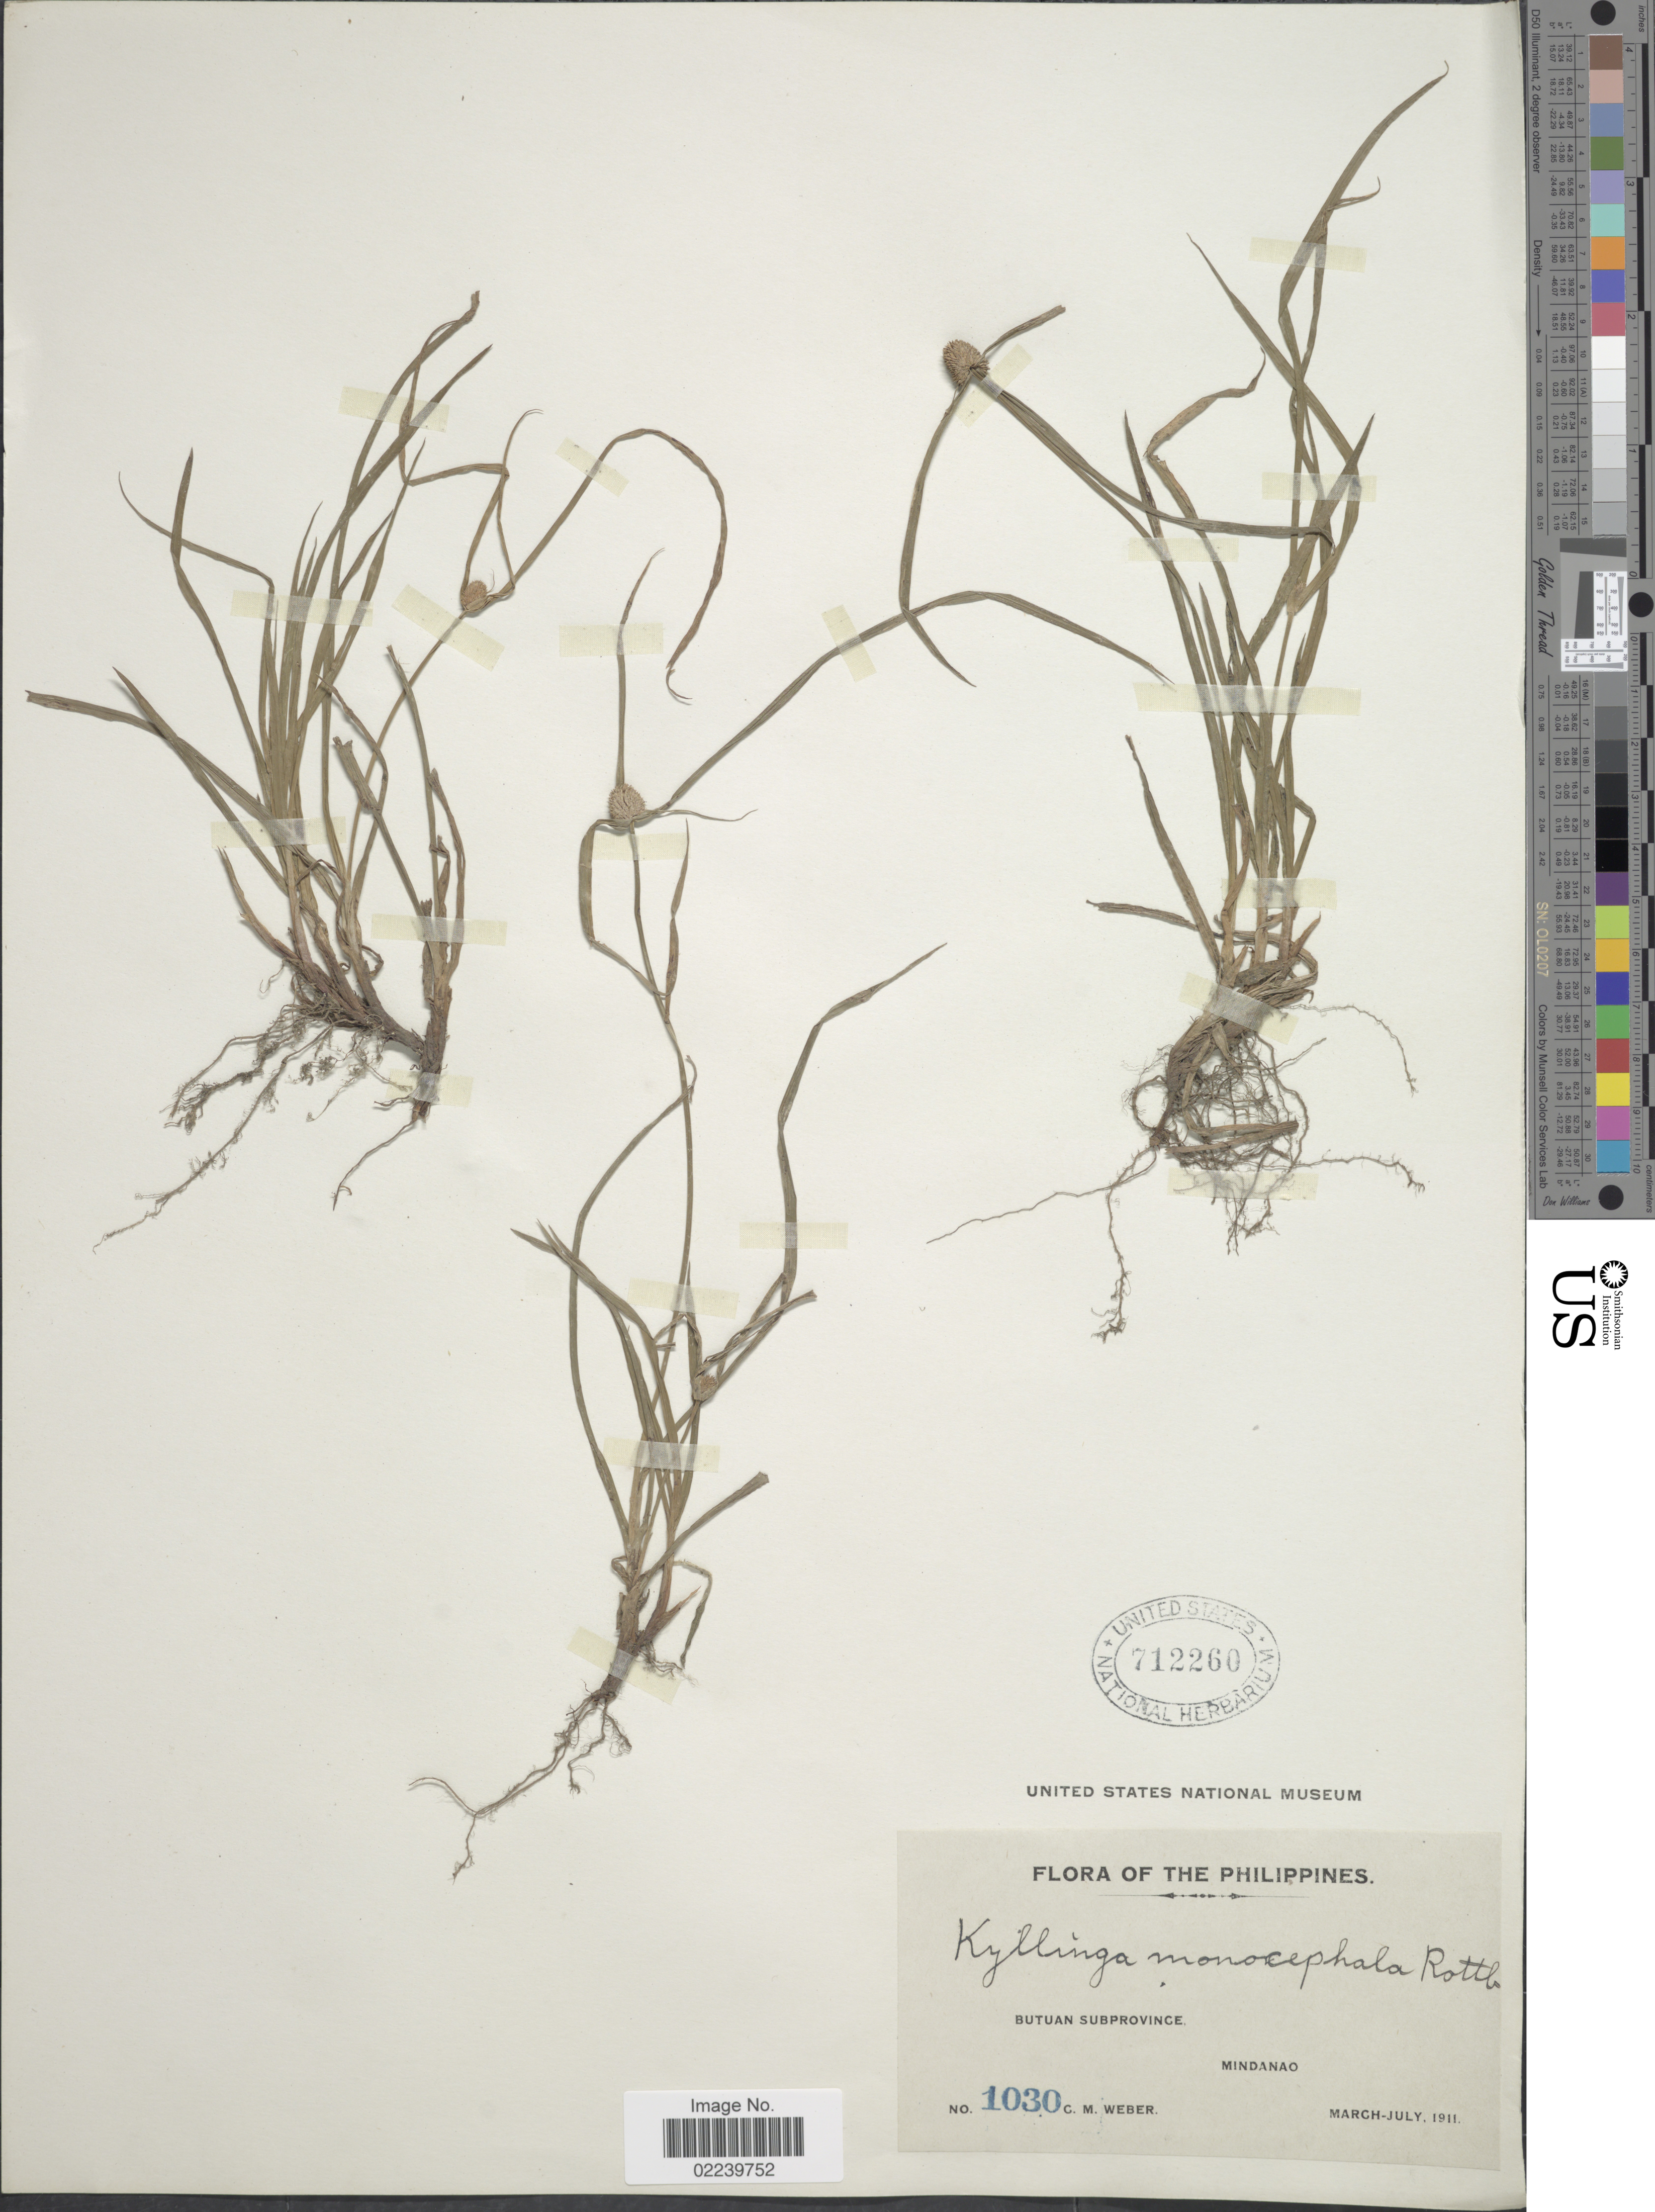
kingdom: Plantae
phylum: Tracheophyta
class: Liliopsida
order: Poales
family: Cyperaceae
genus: Cyperus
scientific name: Cyperus mindorensis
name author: (Steud.) Huygh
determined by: Strong, M. T., (US), Smithsonian Institution - National Museum of Natural History (UNITED STATES)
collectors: C. M. Weber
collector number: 1030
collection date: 1911-03/1911-07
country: Philippines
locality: Butuan Subprovince, Mindanao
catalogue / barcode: US 712260